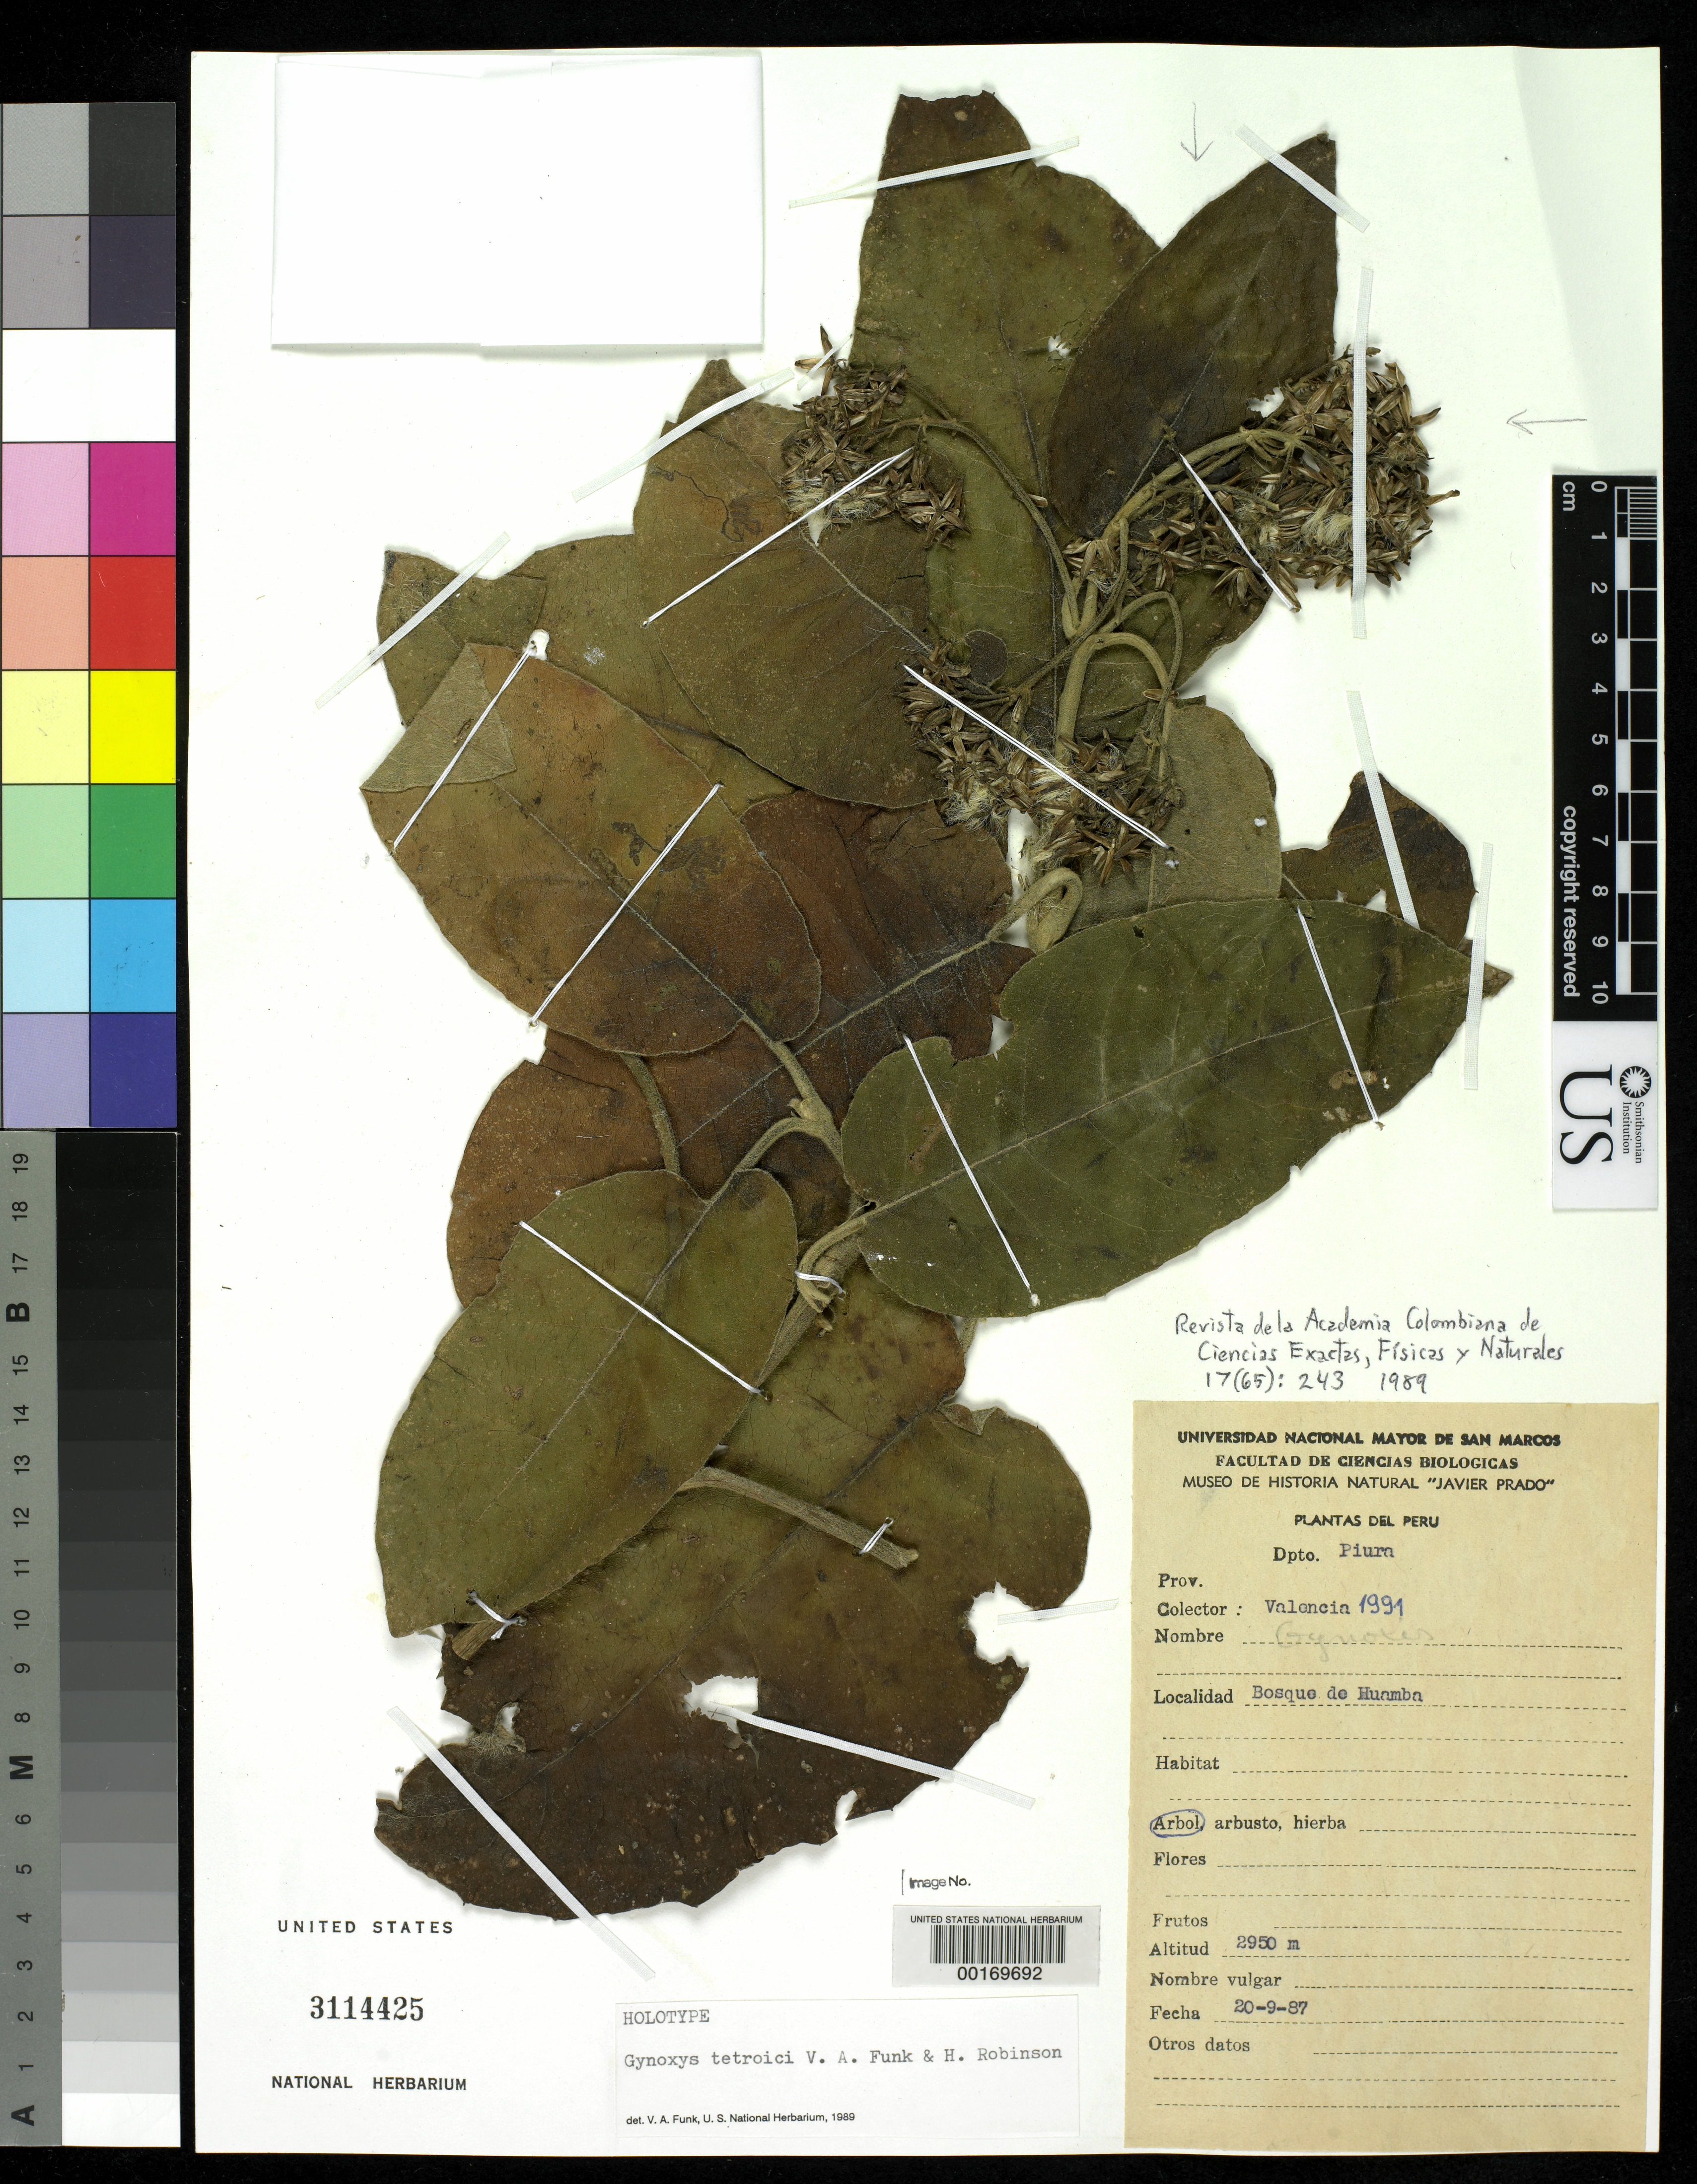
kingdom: Plantae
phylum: Tracheophyta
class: Magnoliopsida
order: Asterales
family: Asteraceae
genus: Gynoxys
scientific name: Gynoxys tetroici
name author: V.A. Funk & H. Rob.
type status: Holotype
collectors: J. Valencia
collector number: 1991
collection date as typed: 20 Sep 1987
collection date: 1987-09-20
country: Peru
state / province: Piura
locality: Huamba forest.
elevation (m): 2950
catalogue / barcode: US 3114425